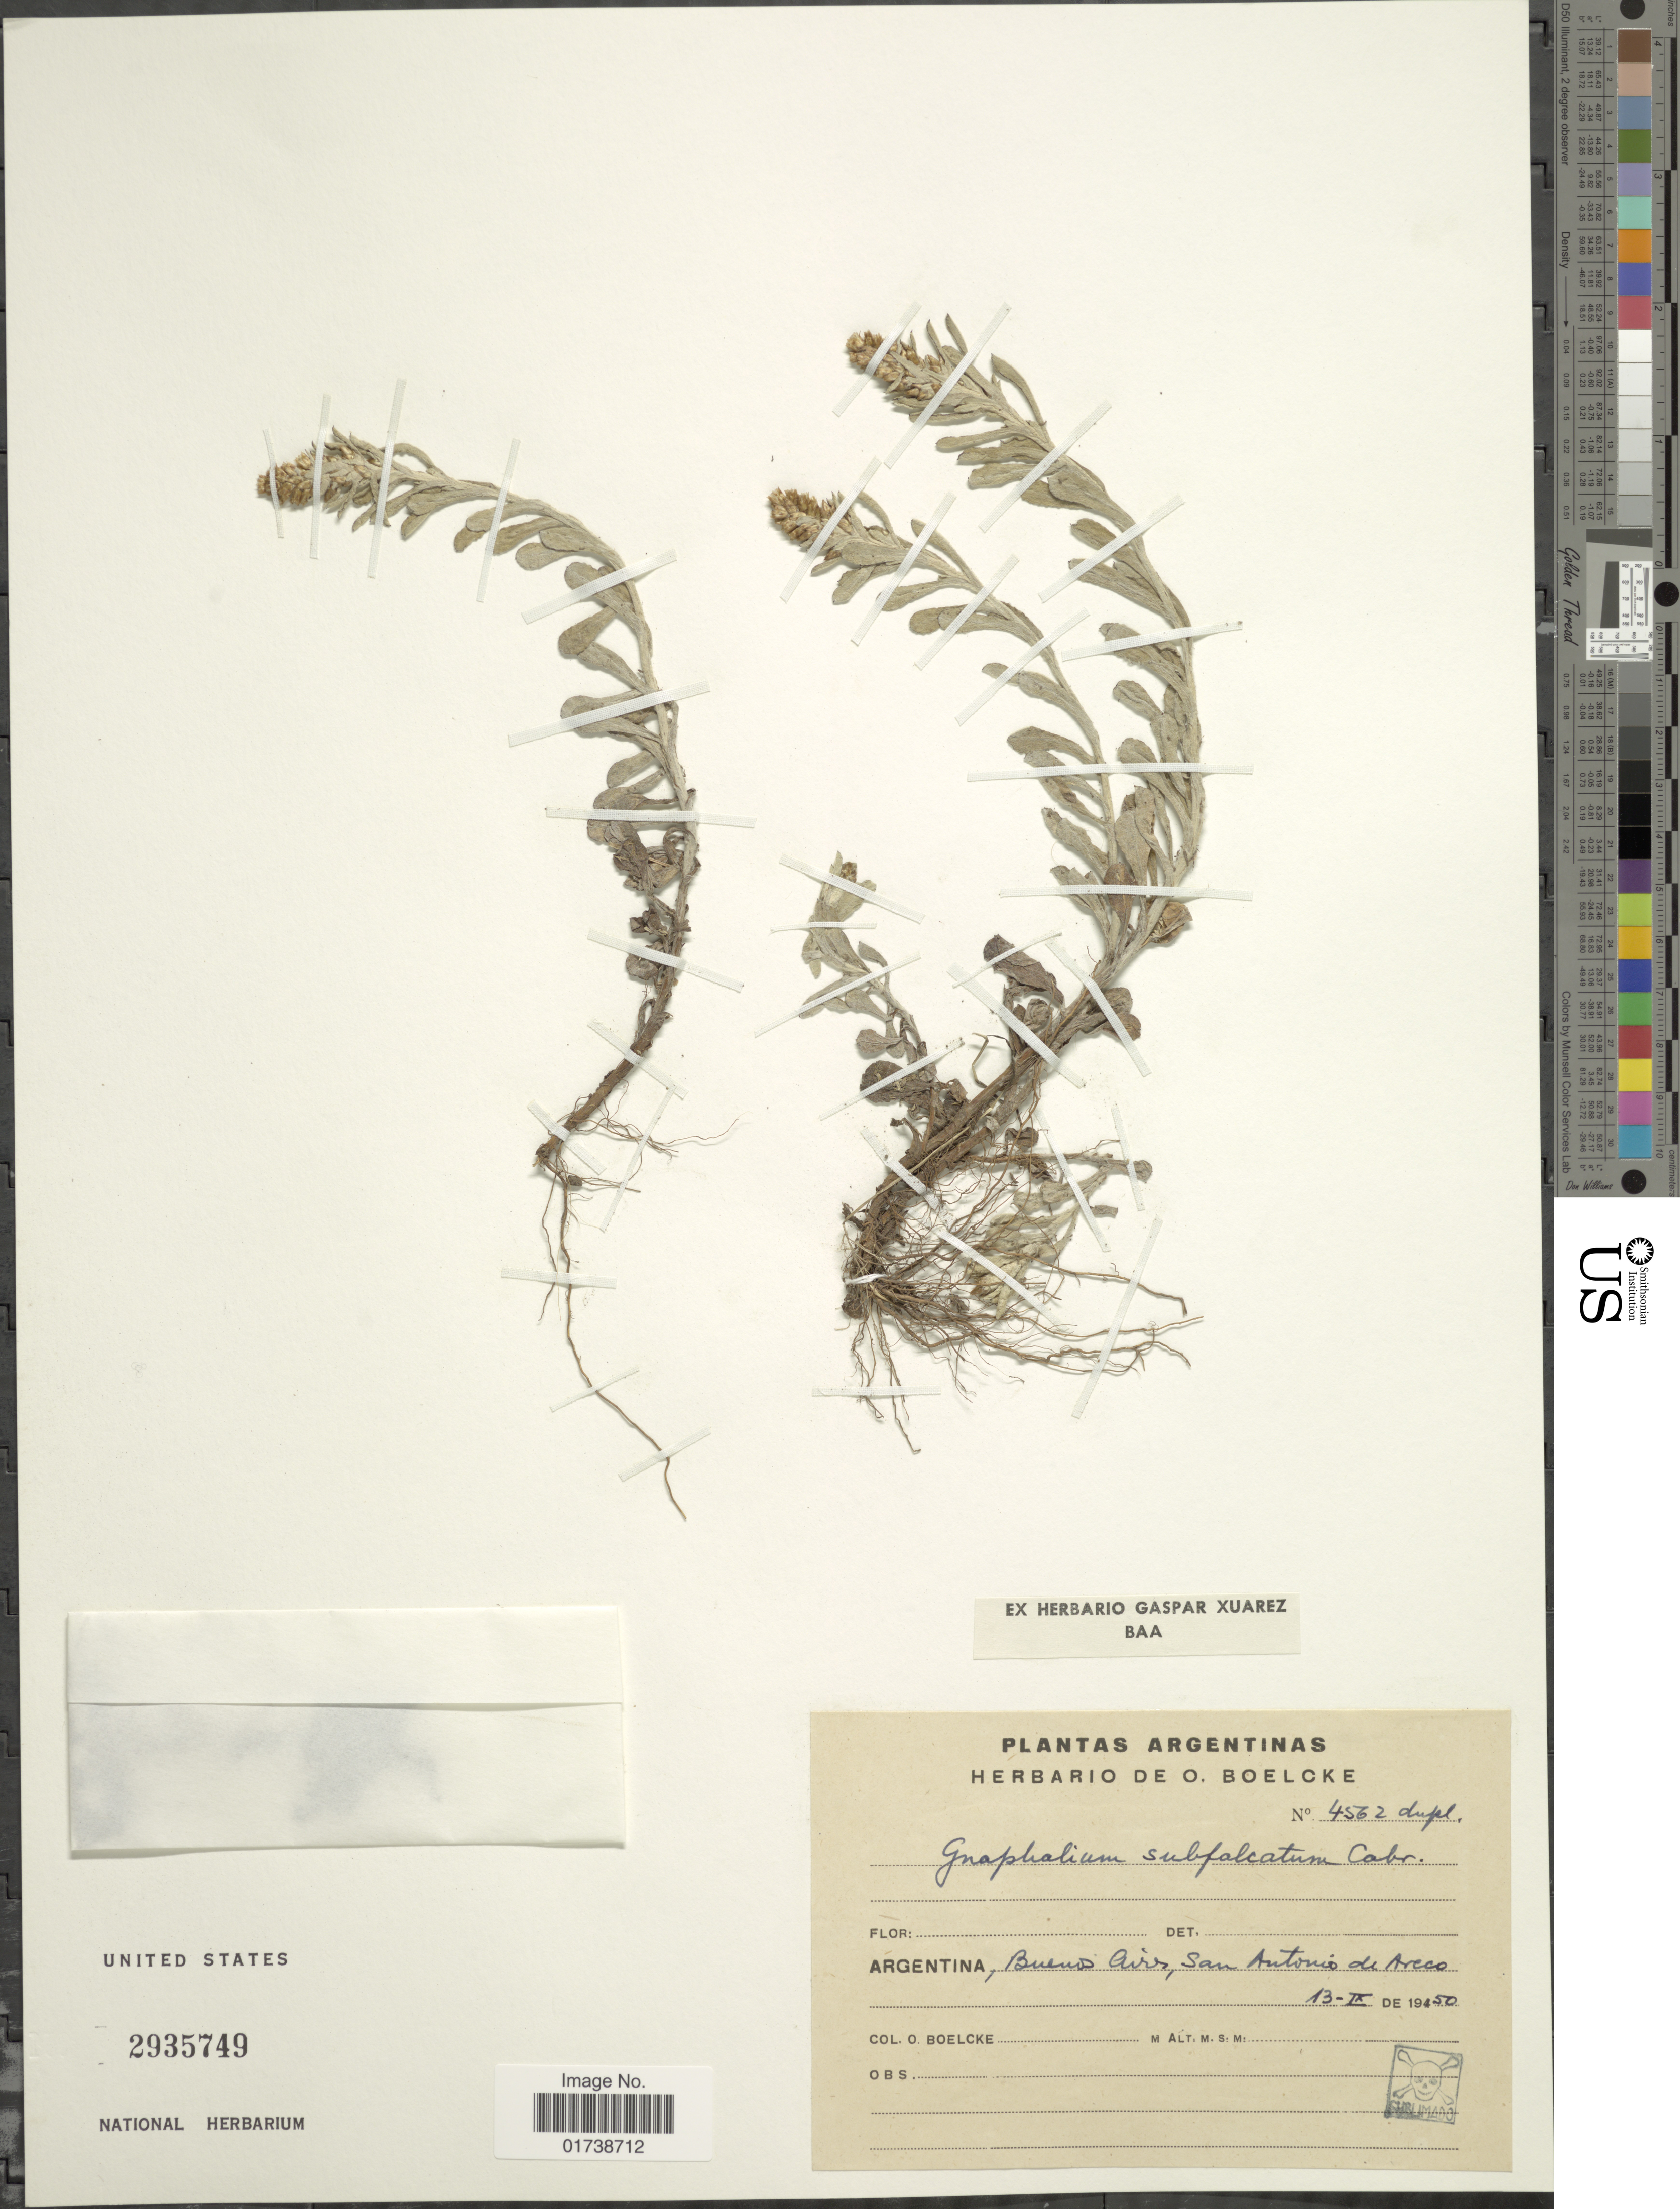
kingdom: Plantae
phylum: Tracheophyta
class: Magnoliopsida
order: Asterales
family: Asteraceae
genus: Gamochaeta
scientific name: Gamochaeta subfalcata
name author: (Cabrera) Cabrera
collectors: O. Boelcke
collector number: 4562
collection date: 1950-09-13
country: Argentina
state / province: Buenos Aires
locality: San Antonio de Areco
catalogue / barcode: US 2935749